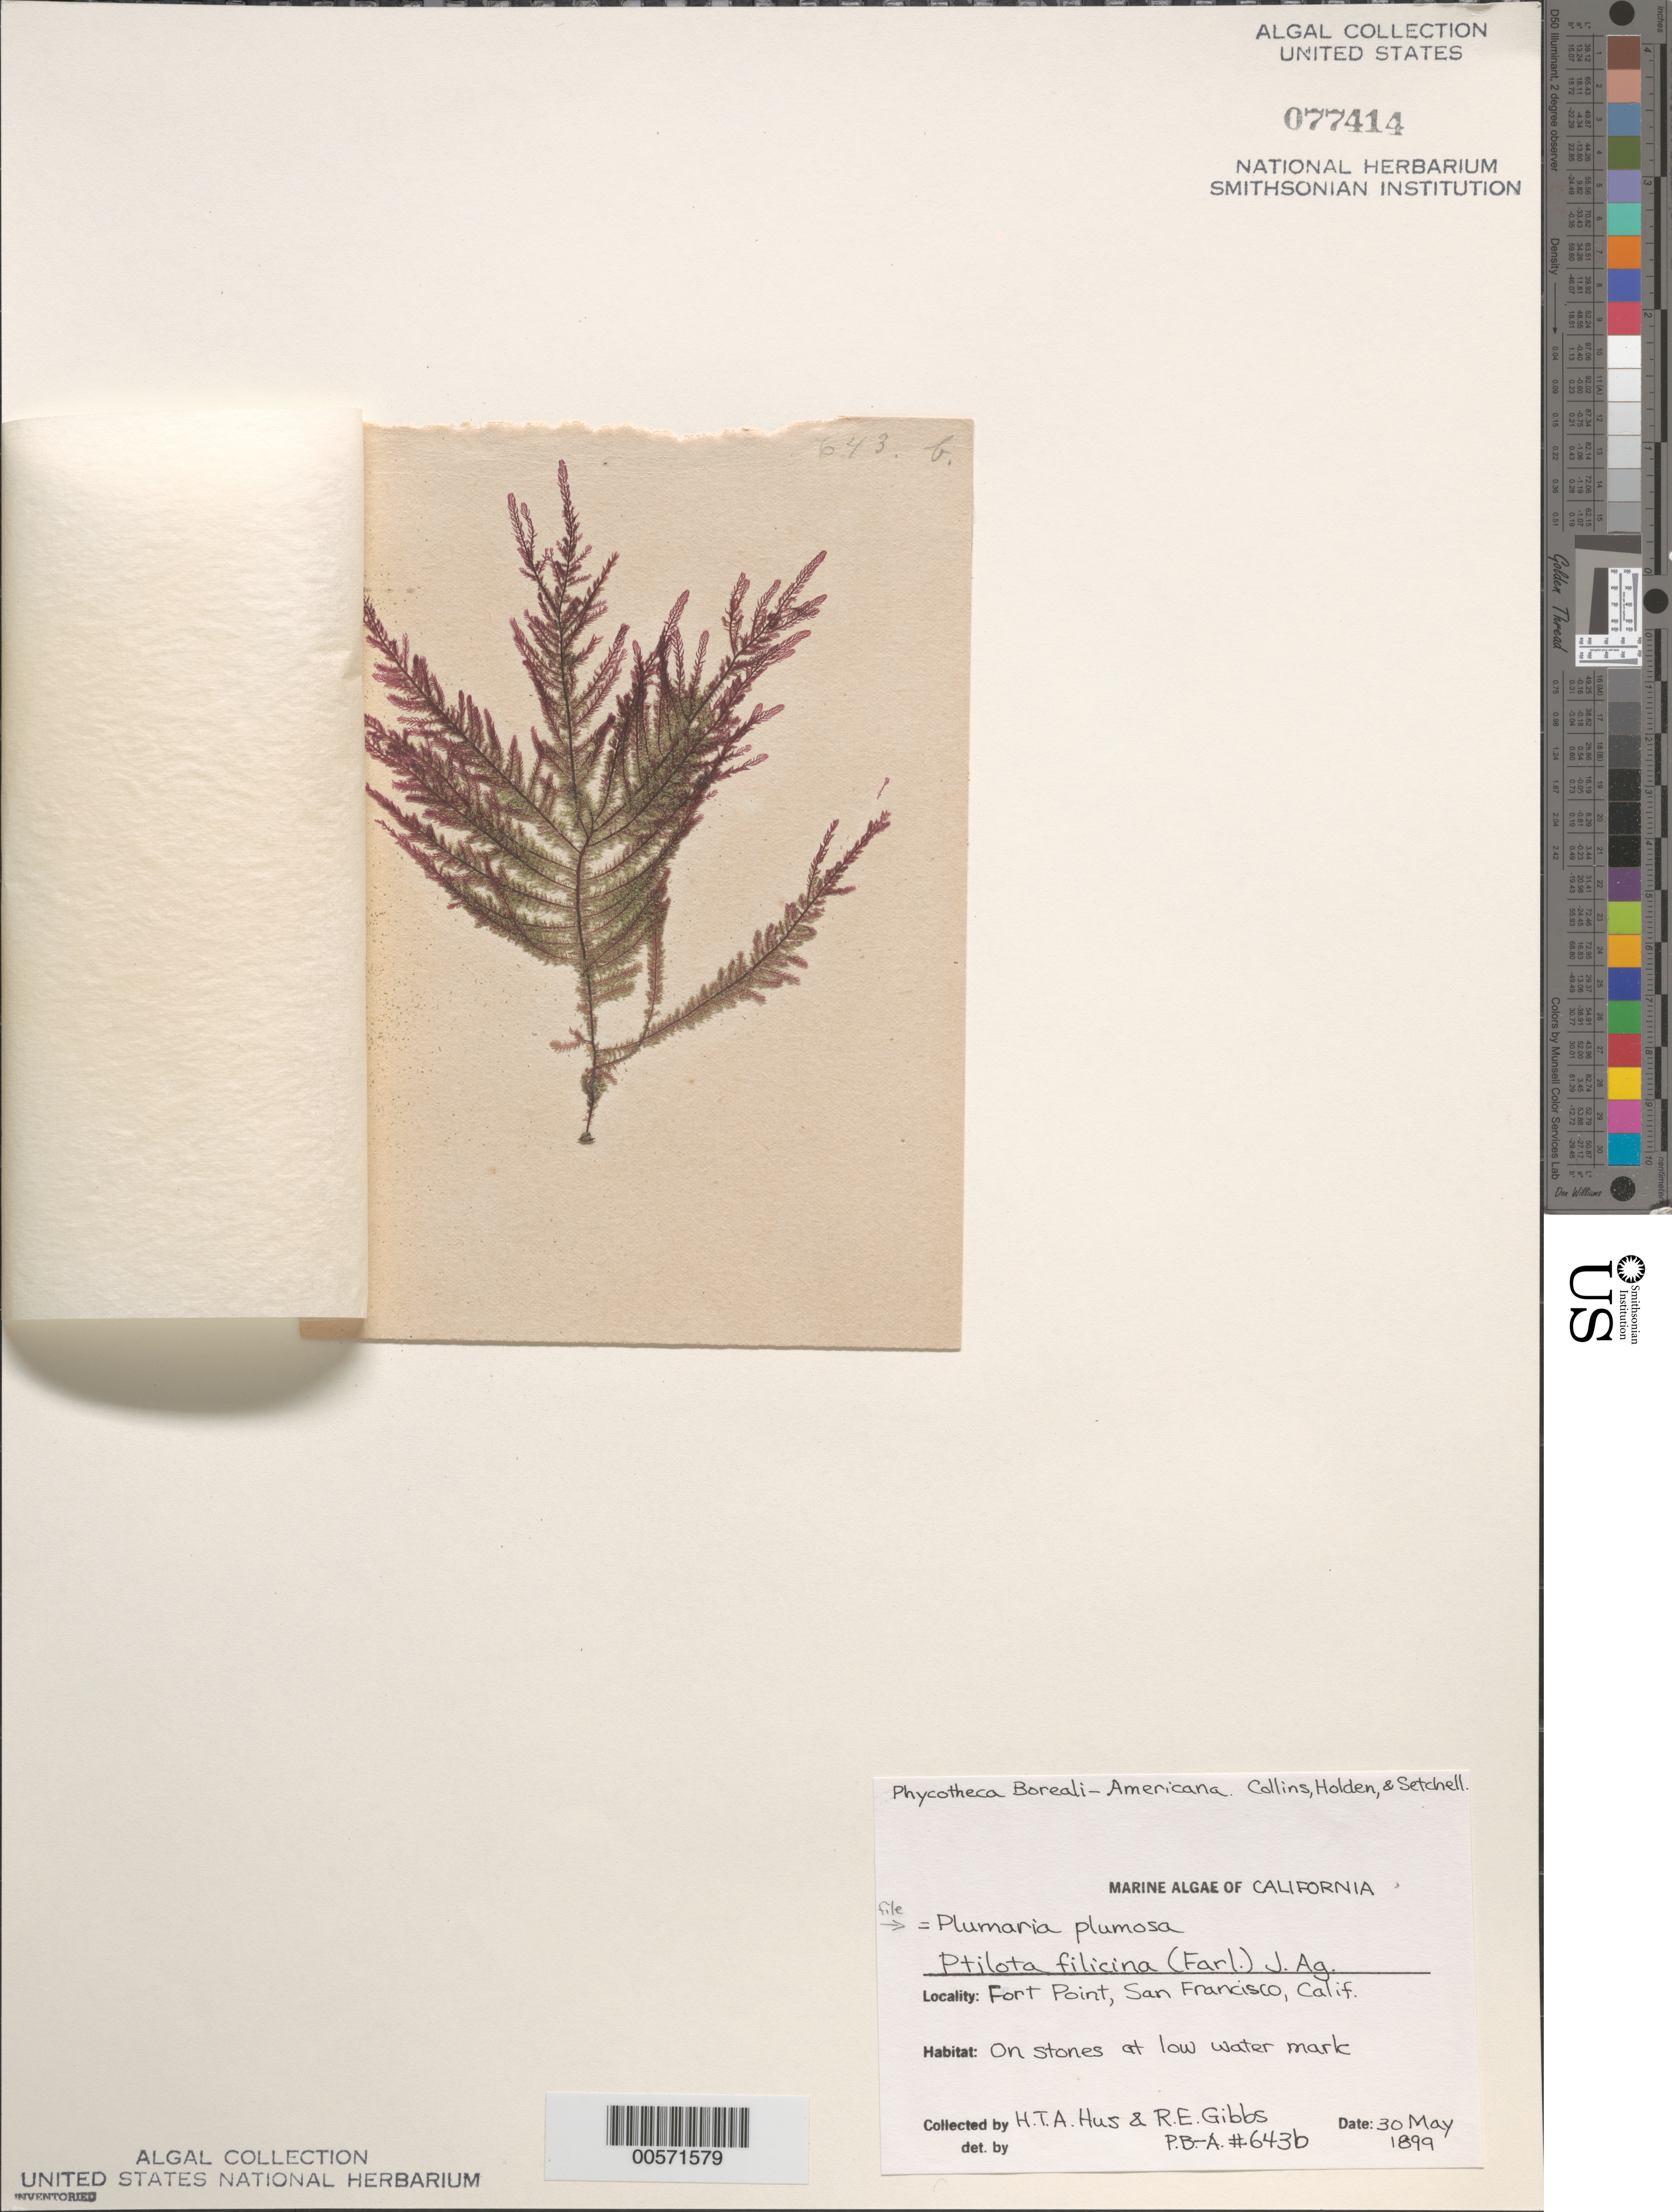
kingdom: Plantae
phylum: Rhodophyta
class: Florideophyceae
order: Ceramiales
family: Wrangeliaceae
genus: Plumaria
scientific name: Plumaria plumosa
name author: (Hudson) Kuntze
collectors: H. T. A. Hus & R. Gibbs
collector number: PB-A 643b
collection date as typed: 30 May 1899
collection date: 1899-05-30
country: United States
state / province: California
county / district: San Francisco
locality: San Francisco, Fort Point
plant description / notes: Collins, Holden & Setchell, Phycotheca Boreali-Americana, as Ptilota filicina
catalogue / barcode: US 77414